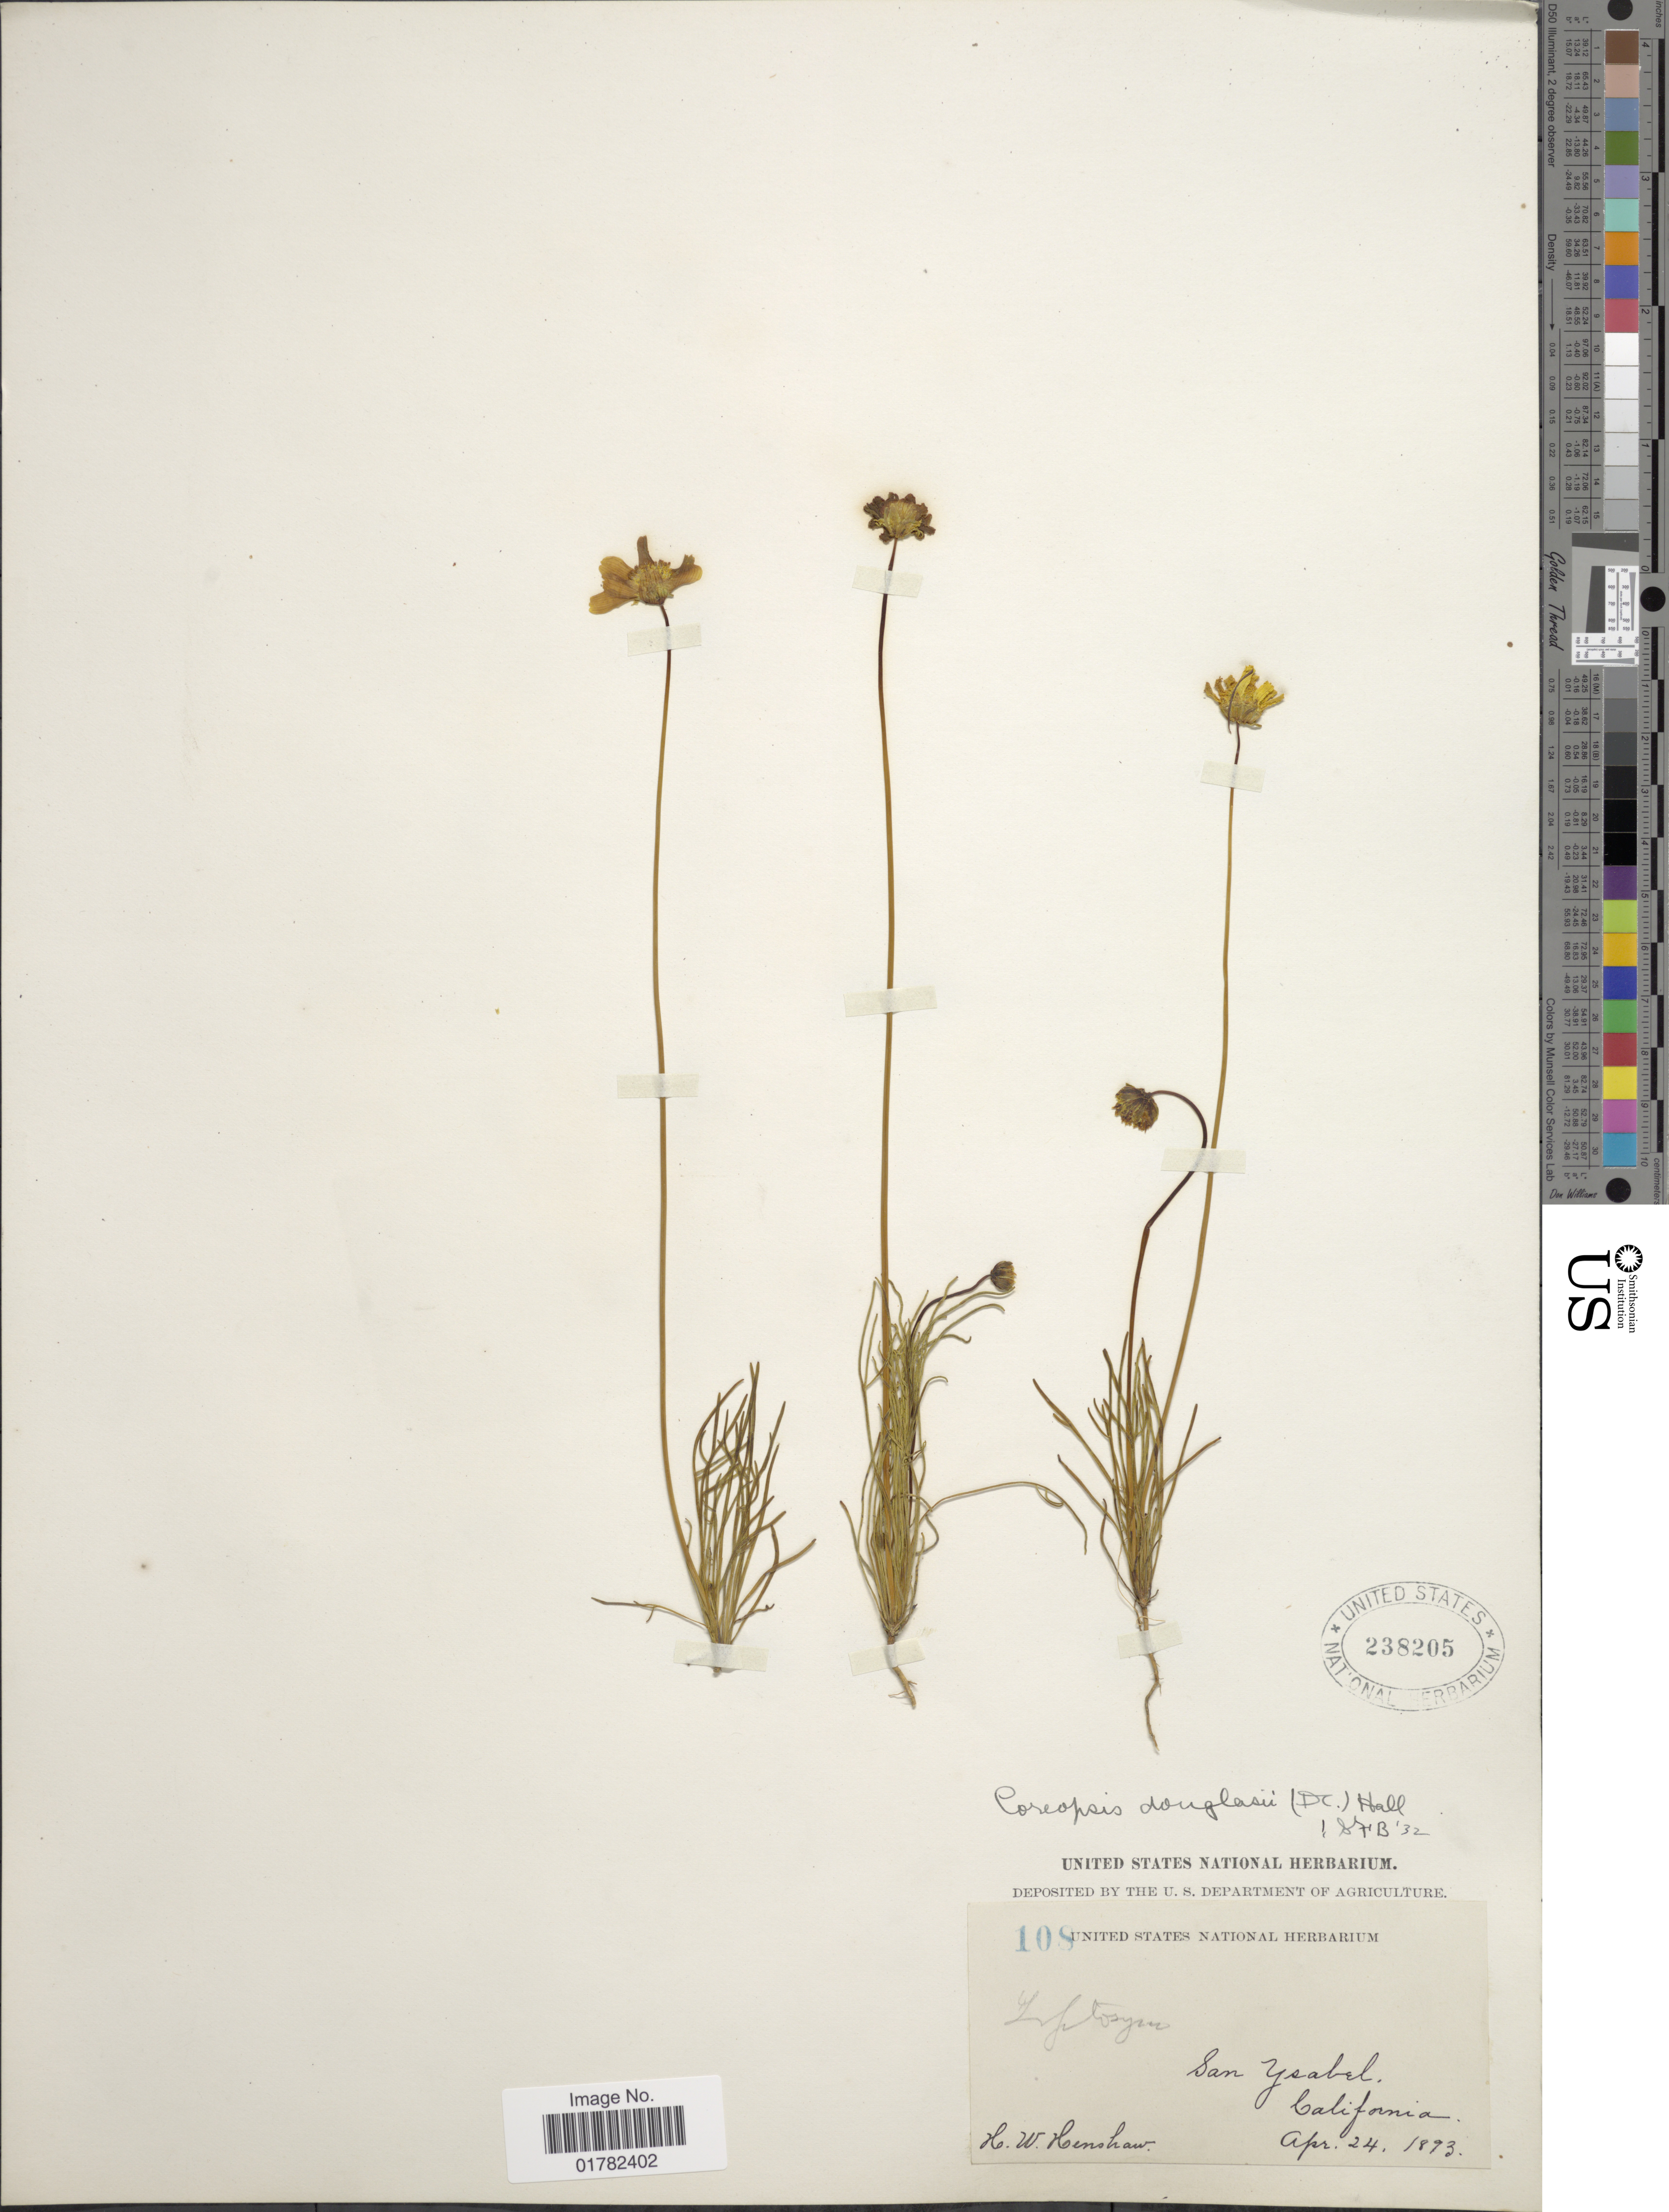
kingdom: Plantae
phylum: Tracheophyta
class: Magnoliopsida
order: Asterales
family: Asteraceae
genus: Coreopsis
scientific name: Coreopsis douglasii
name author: (DC.) H.M. Hall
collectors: H. Henshaw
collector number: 108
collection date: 1893-04-24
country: United States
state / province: California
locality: San Ysabel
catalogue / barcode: US 238205